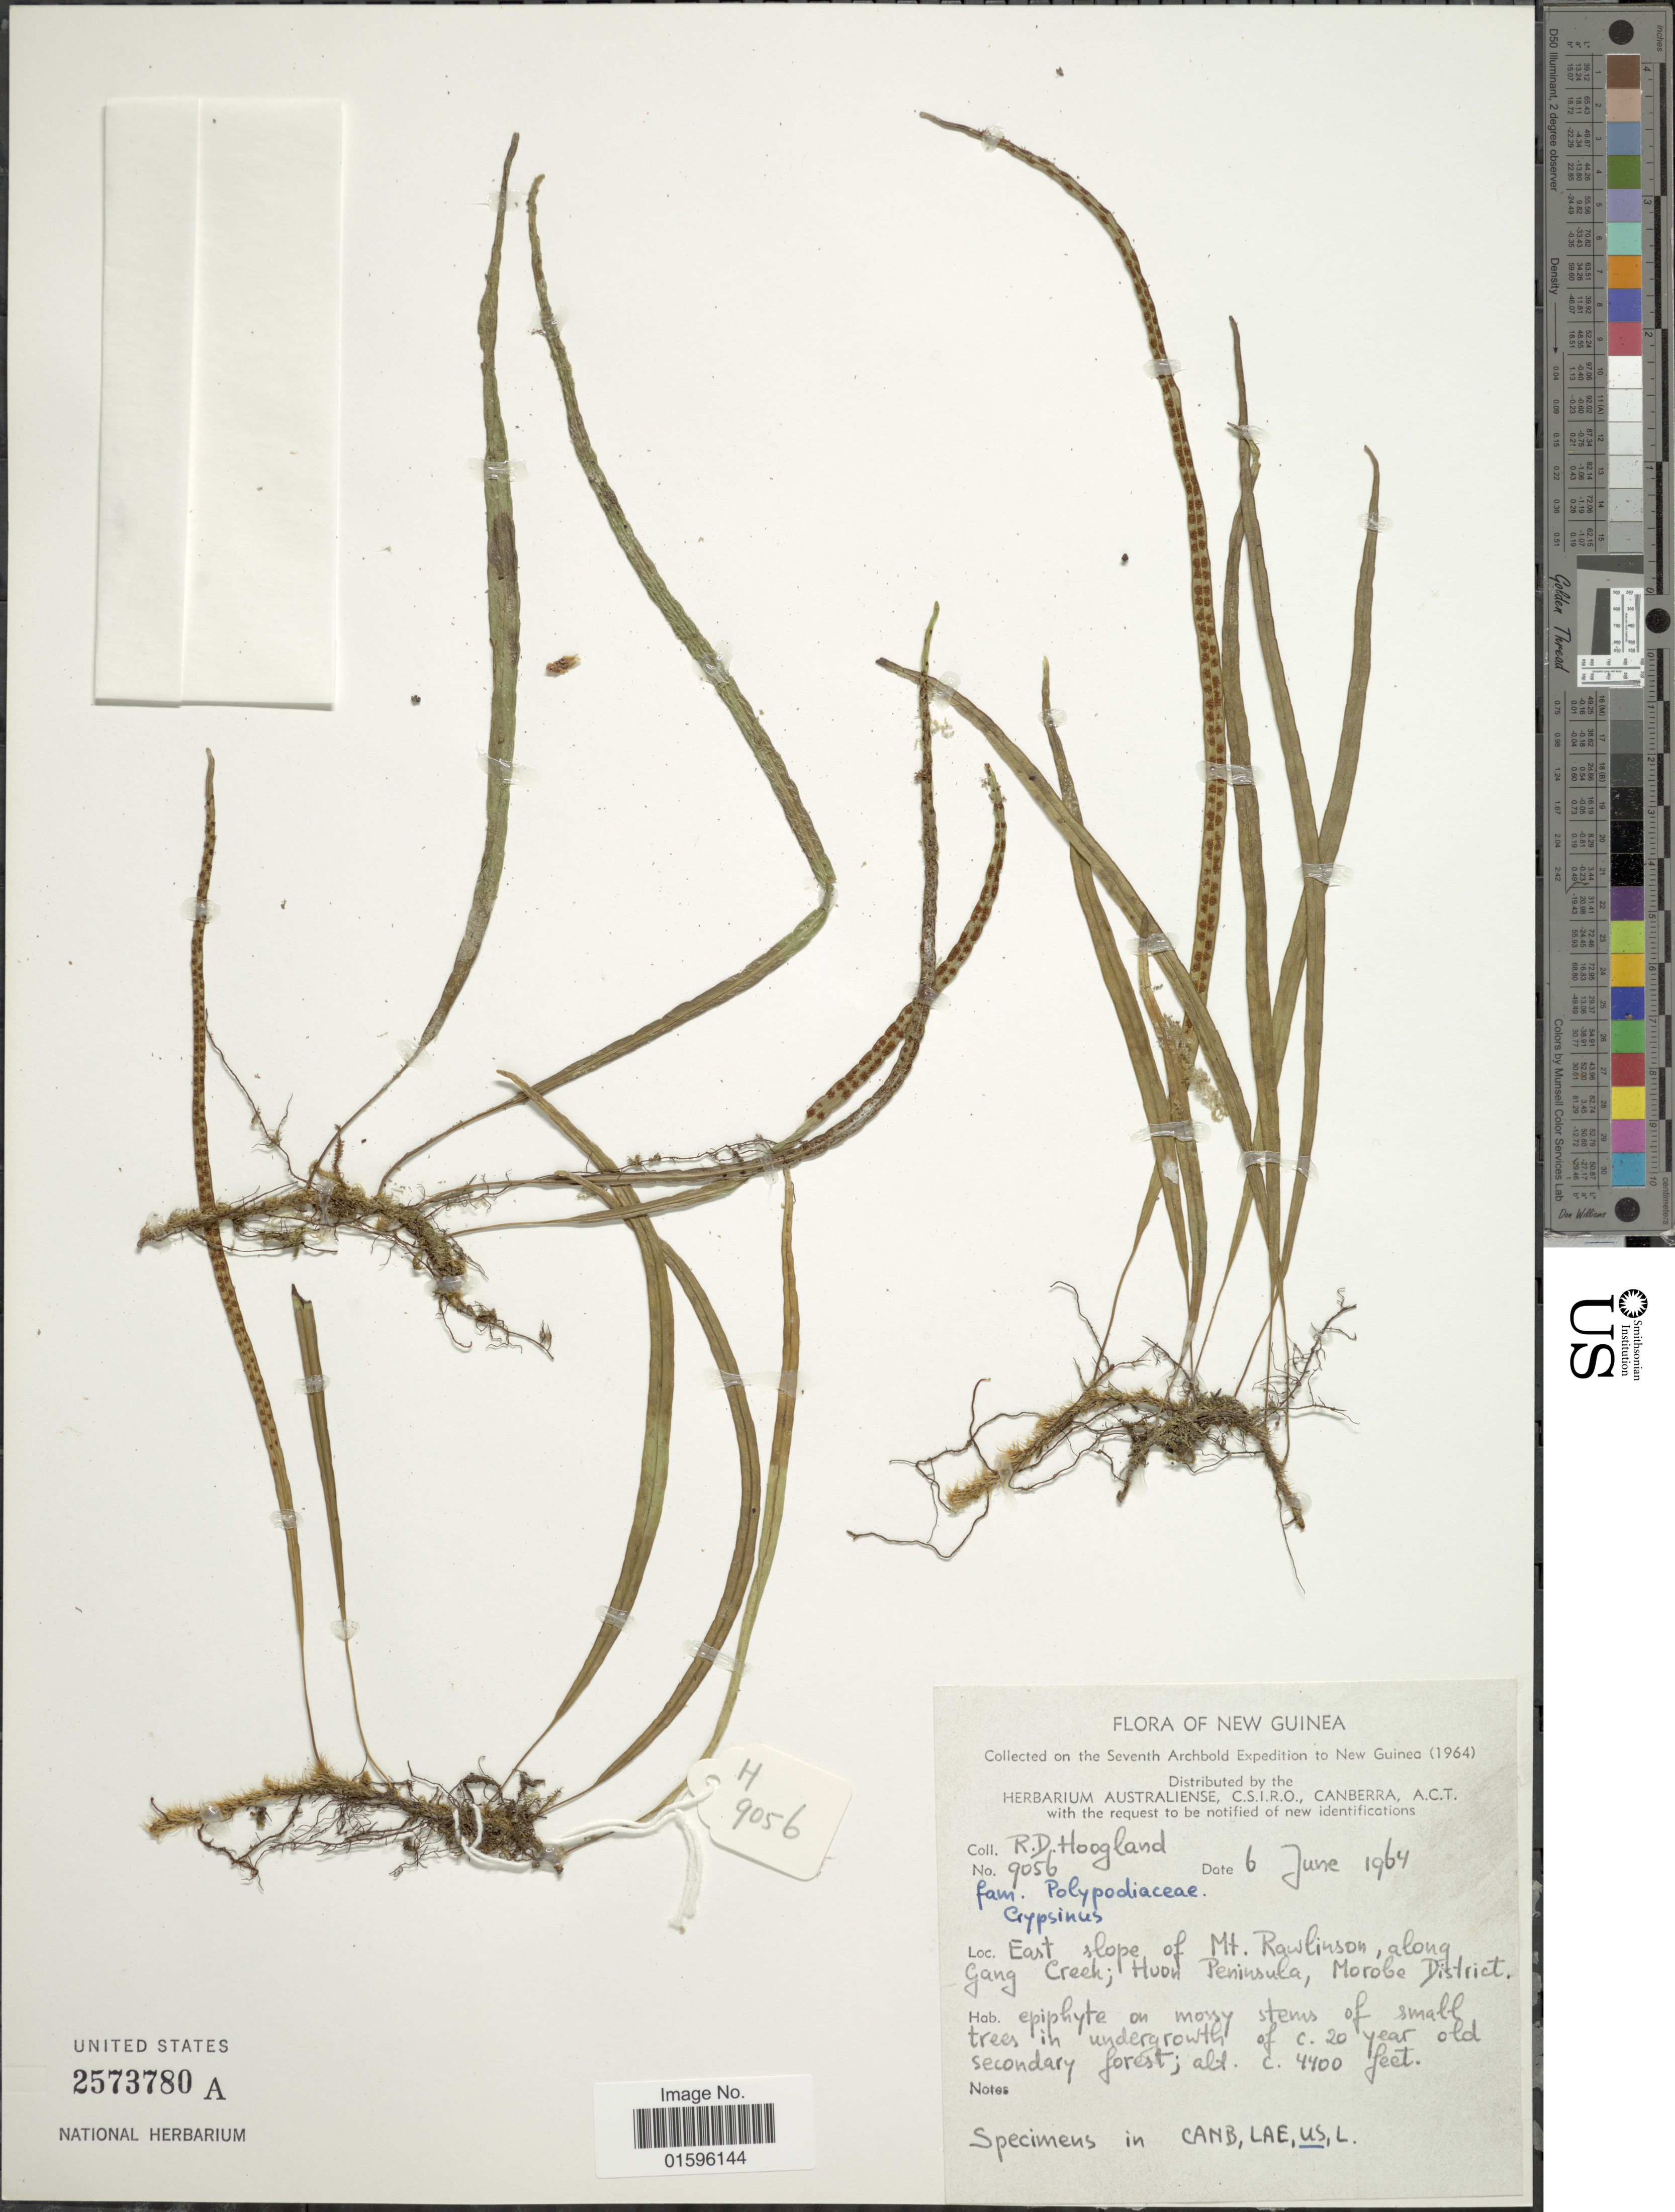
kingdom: Plantae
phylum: Tracheophyta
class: Polypodiopsida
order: Polypodiales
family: Polypodiaceae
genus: Polypodium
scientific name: Polypodium sp.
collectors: R. D. Hoogland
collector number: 9056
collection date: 1964-06-06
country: Papua New Guinea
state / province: Morobe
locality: New Guinea, East slope of Mt. Rawlinson, along Gang Creek; Huon Peninsula, Morobe District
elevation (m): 1341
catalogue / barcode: US 2573780A